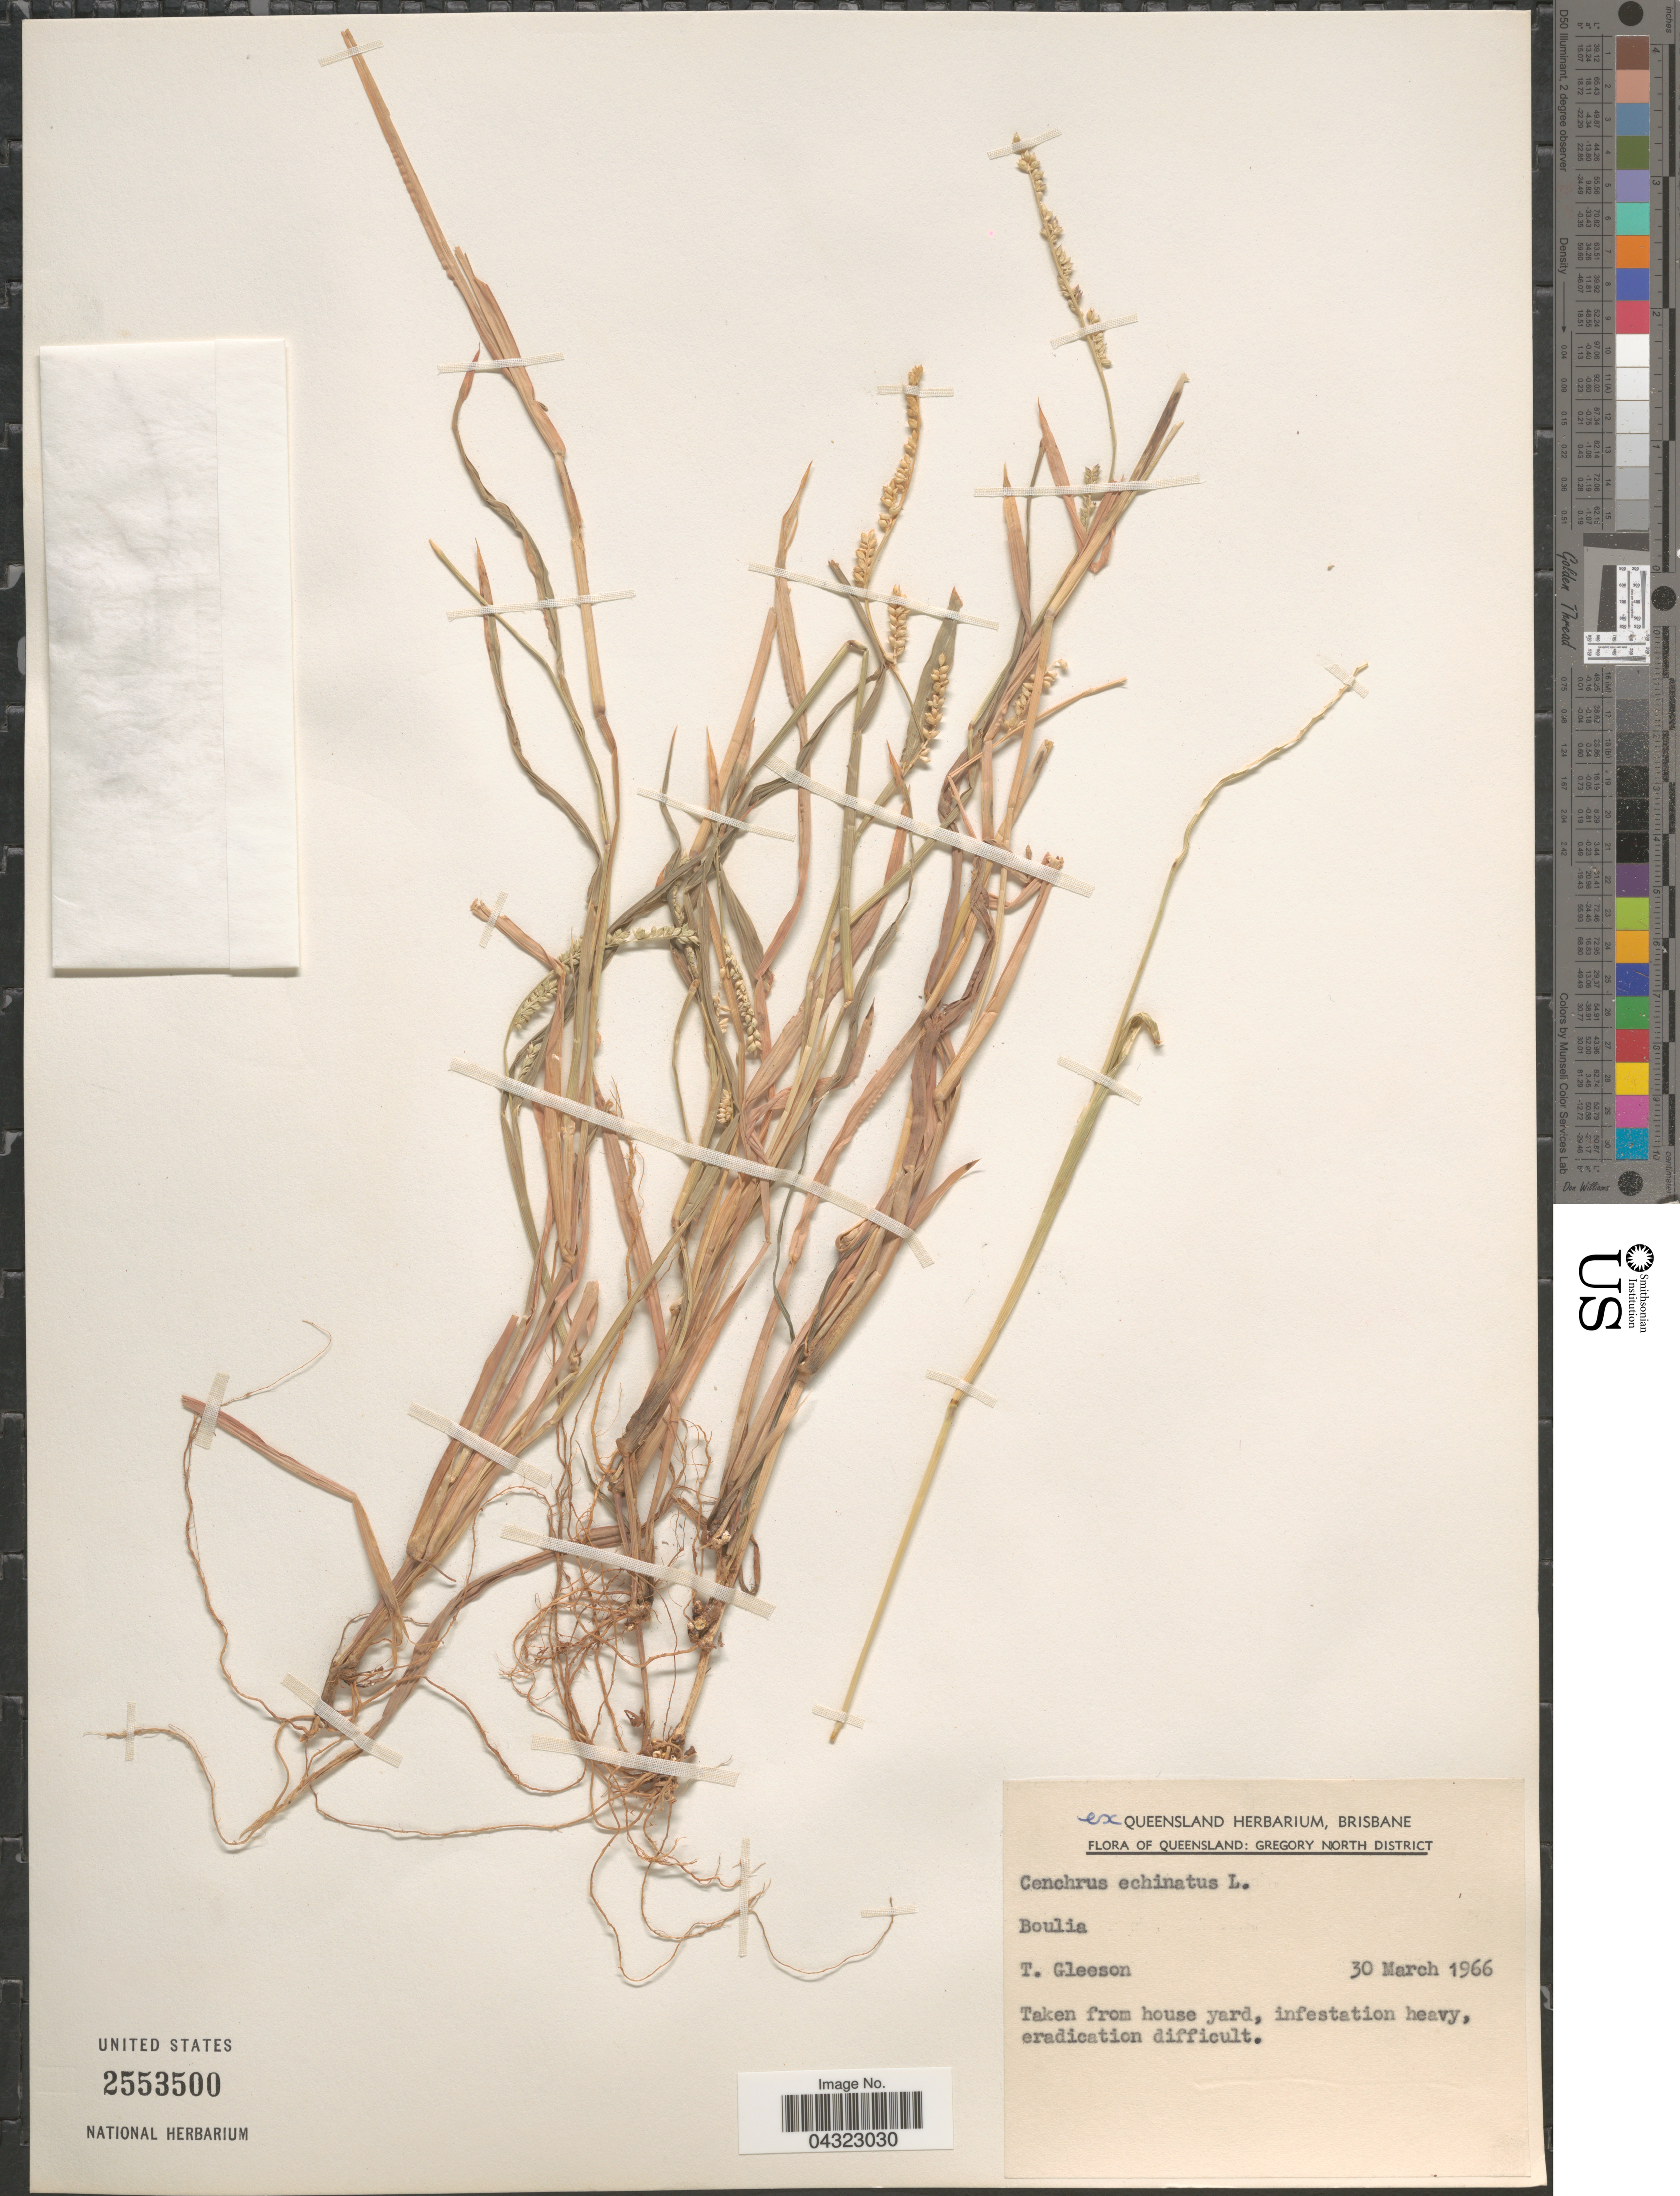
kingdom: Plantae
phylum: Tracheophyta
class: Liliopsida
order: Poales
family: Poaceae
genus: Cenchrus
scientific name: Cenchrus echinatus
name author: L.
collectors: T. Gleeson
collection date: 1966-03-30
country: Australia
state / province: Queensland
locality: Gregory North District. Boulia.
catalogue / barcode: US 2553500